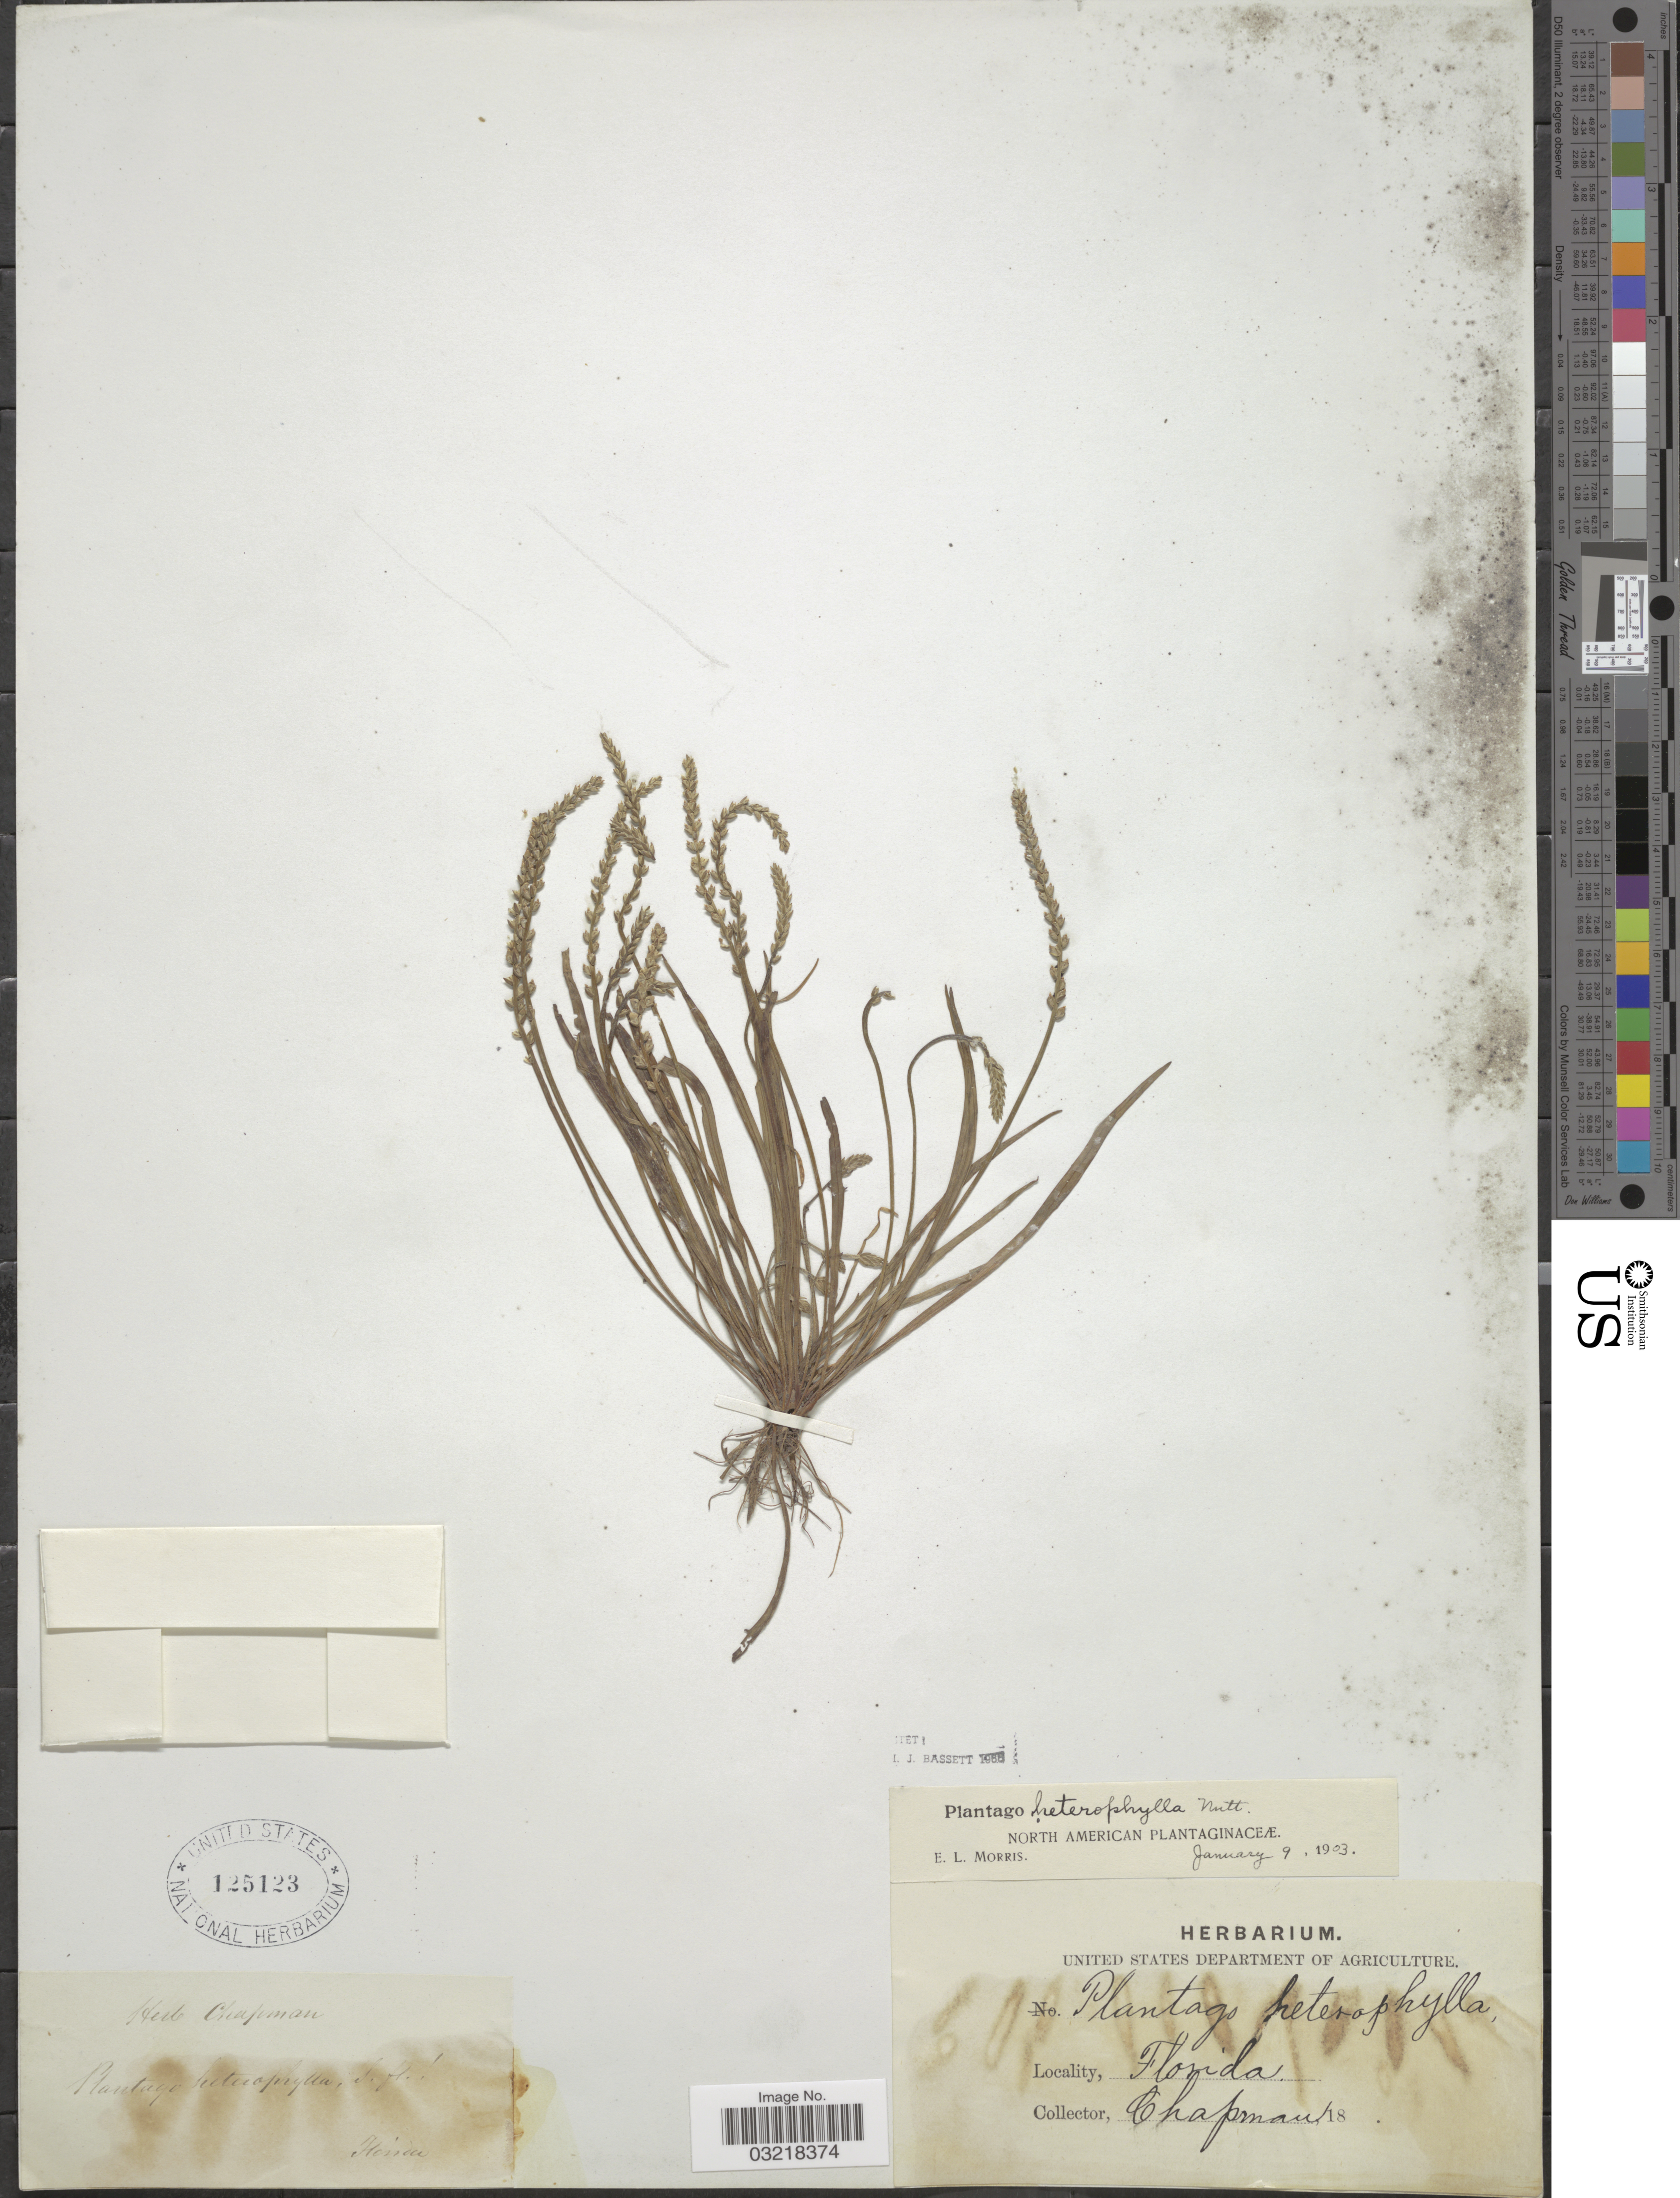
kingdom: Plantae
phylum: Tracheophyta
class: Magnoliopsida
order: Lamiales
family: Plantaginaceae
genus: Plantago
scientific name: Plantago heterophylla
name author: Nutt.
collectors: A. Chapman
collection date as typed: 18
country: United States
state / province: Florida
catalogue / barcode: US 125123